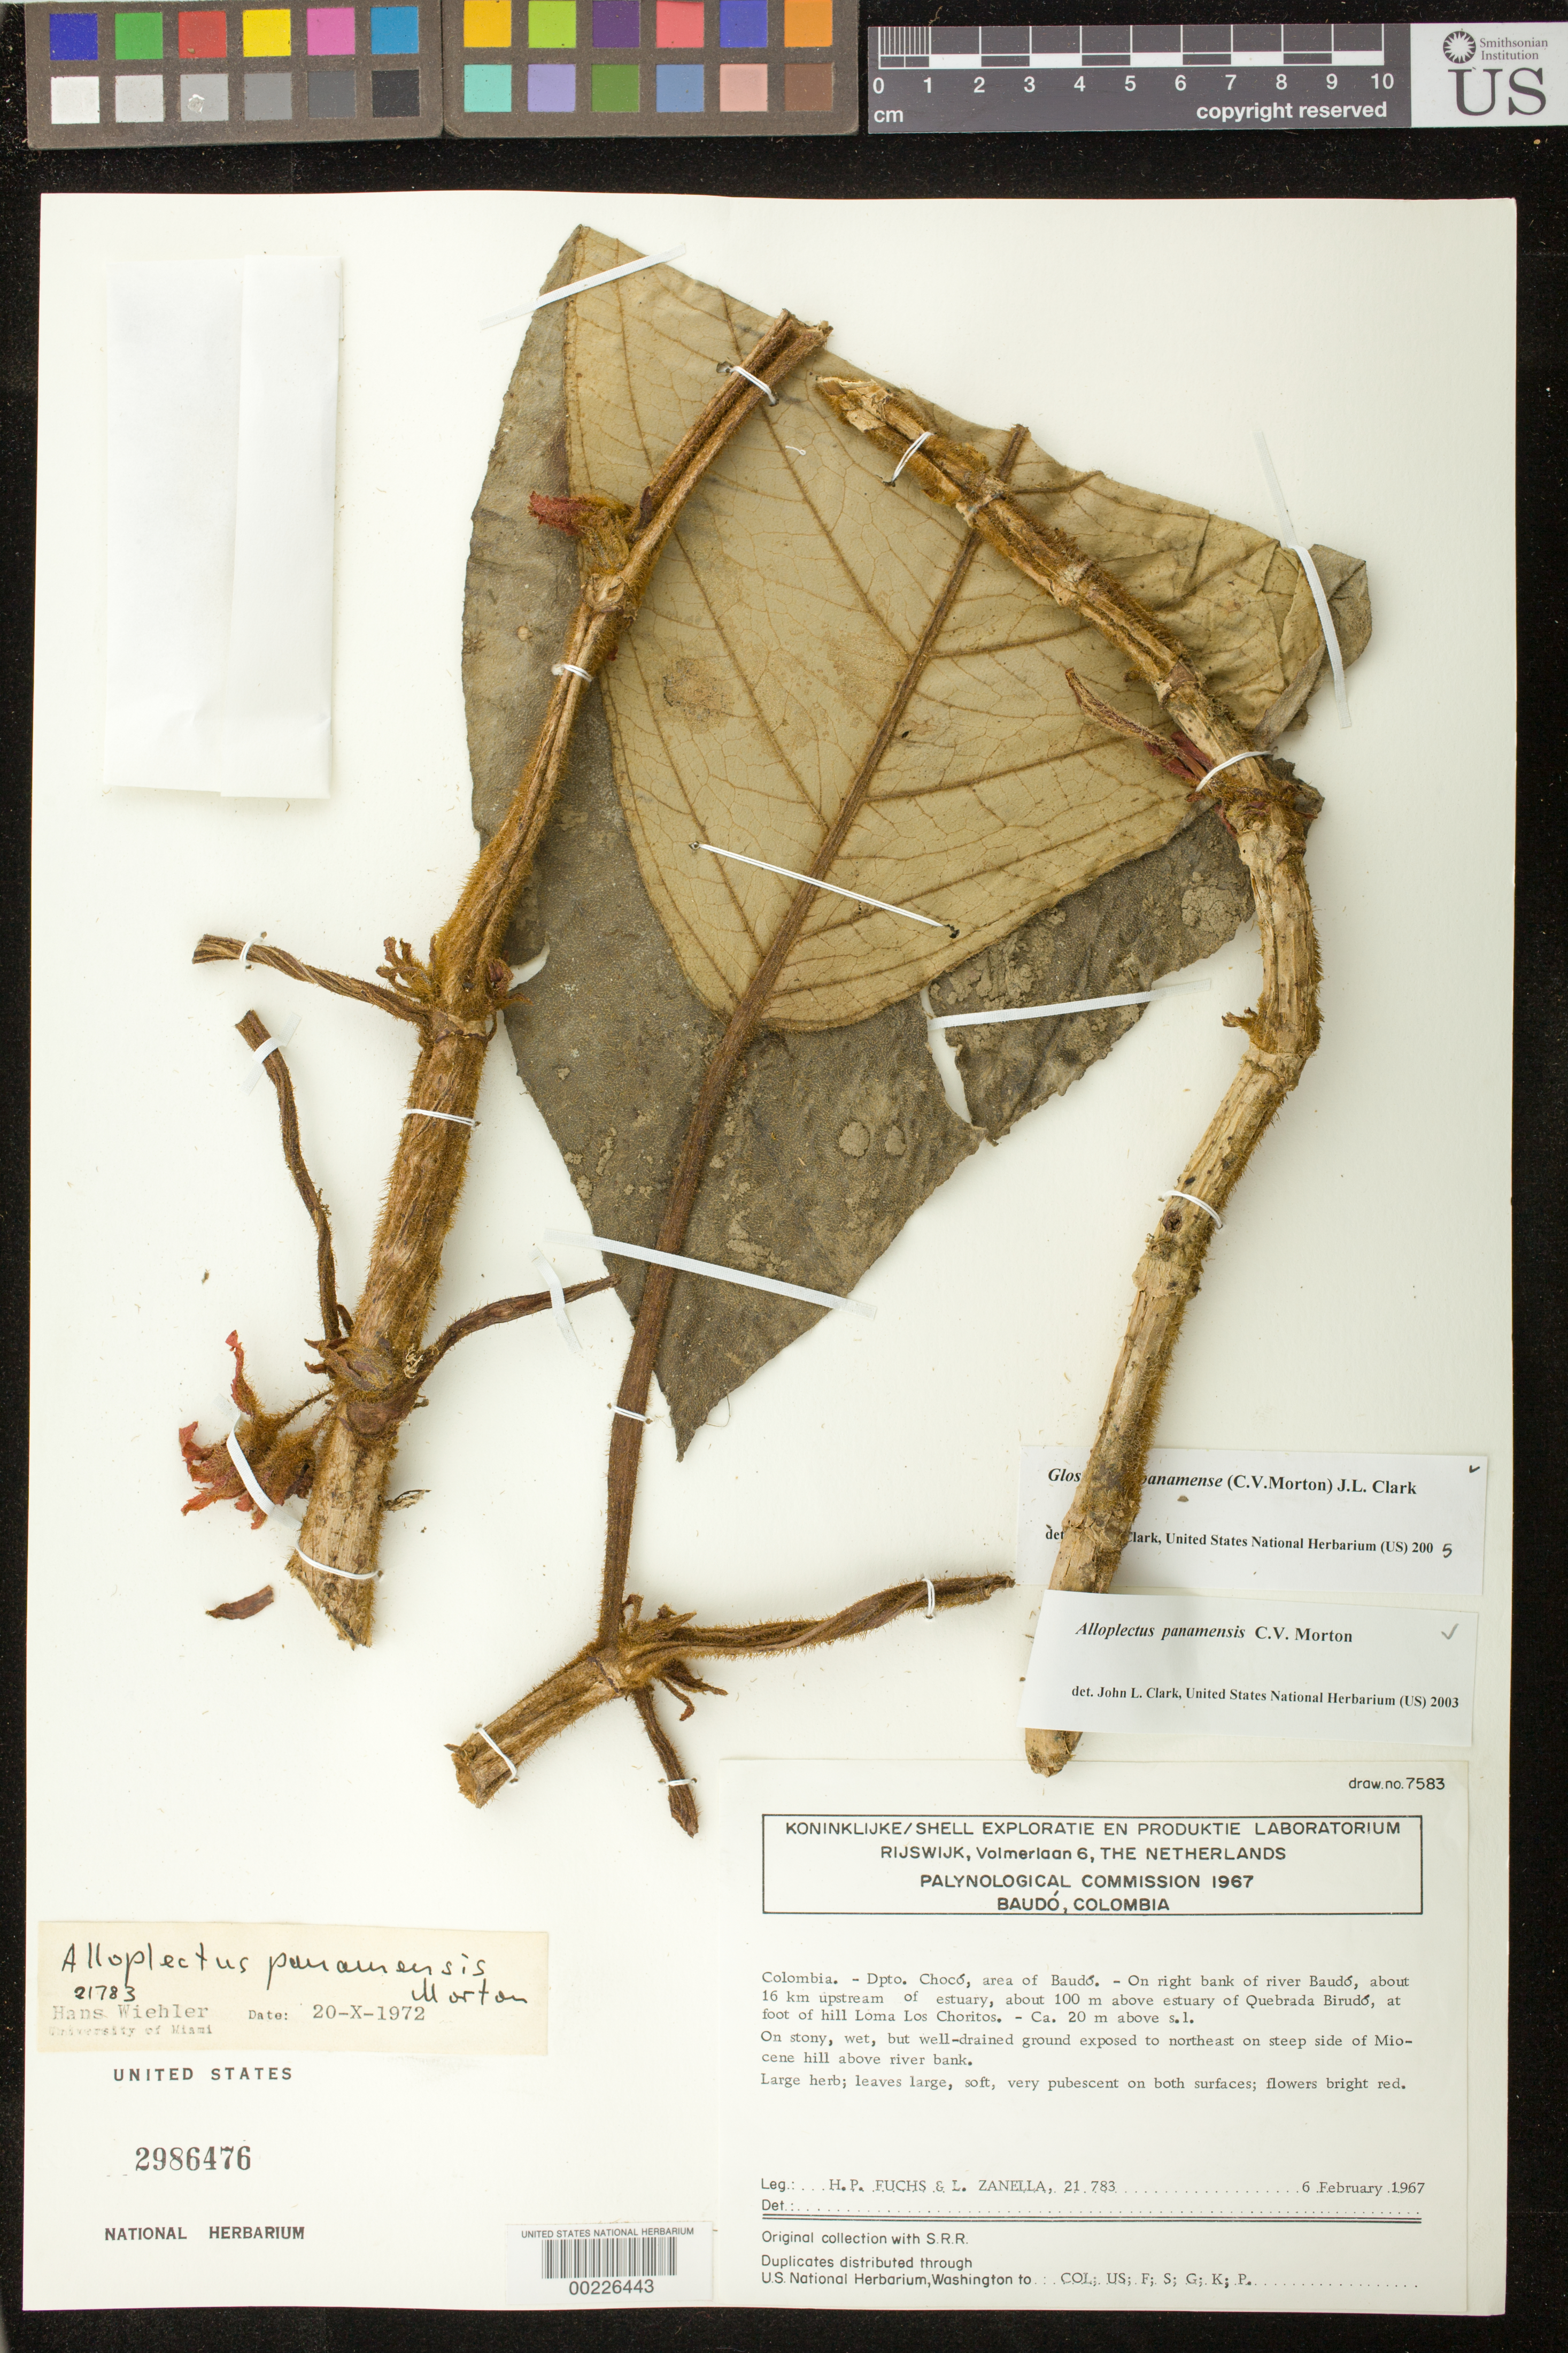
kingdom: Plantae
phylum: Rhodophyta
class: Florideophyceae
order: Ceramiales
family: Ceramiaceae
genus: Centroceras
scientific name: Centroceras sp.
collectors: J. A. Kilar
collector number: JAK-1433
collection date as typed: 27 Apr 1979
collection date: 1979-04-27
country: Panama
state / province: Colón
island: Galeta Island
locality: Galeta Point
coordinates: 9 24'18"N, 79 51'48.5"W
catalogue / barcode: US 28794